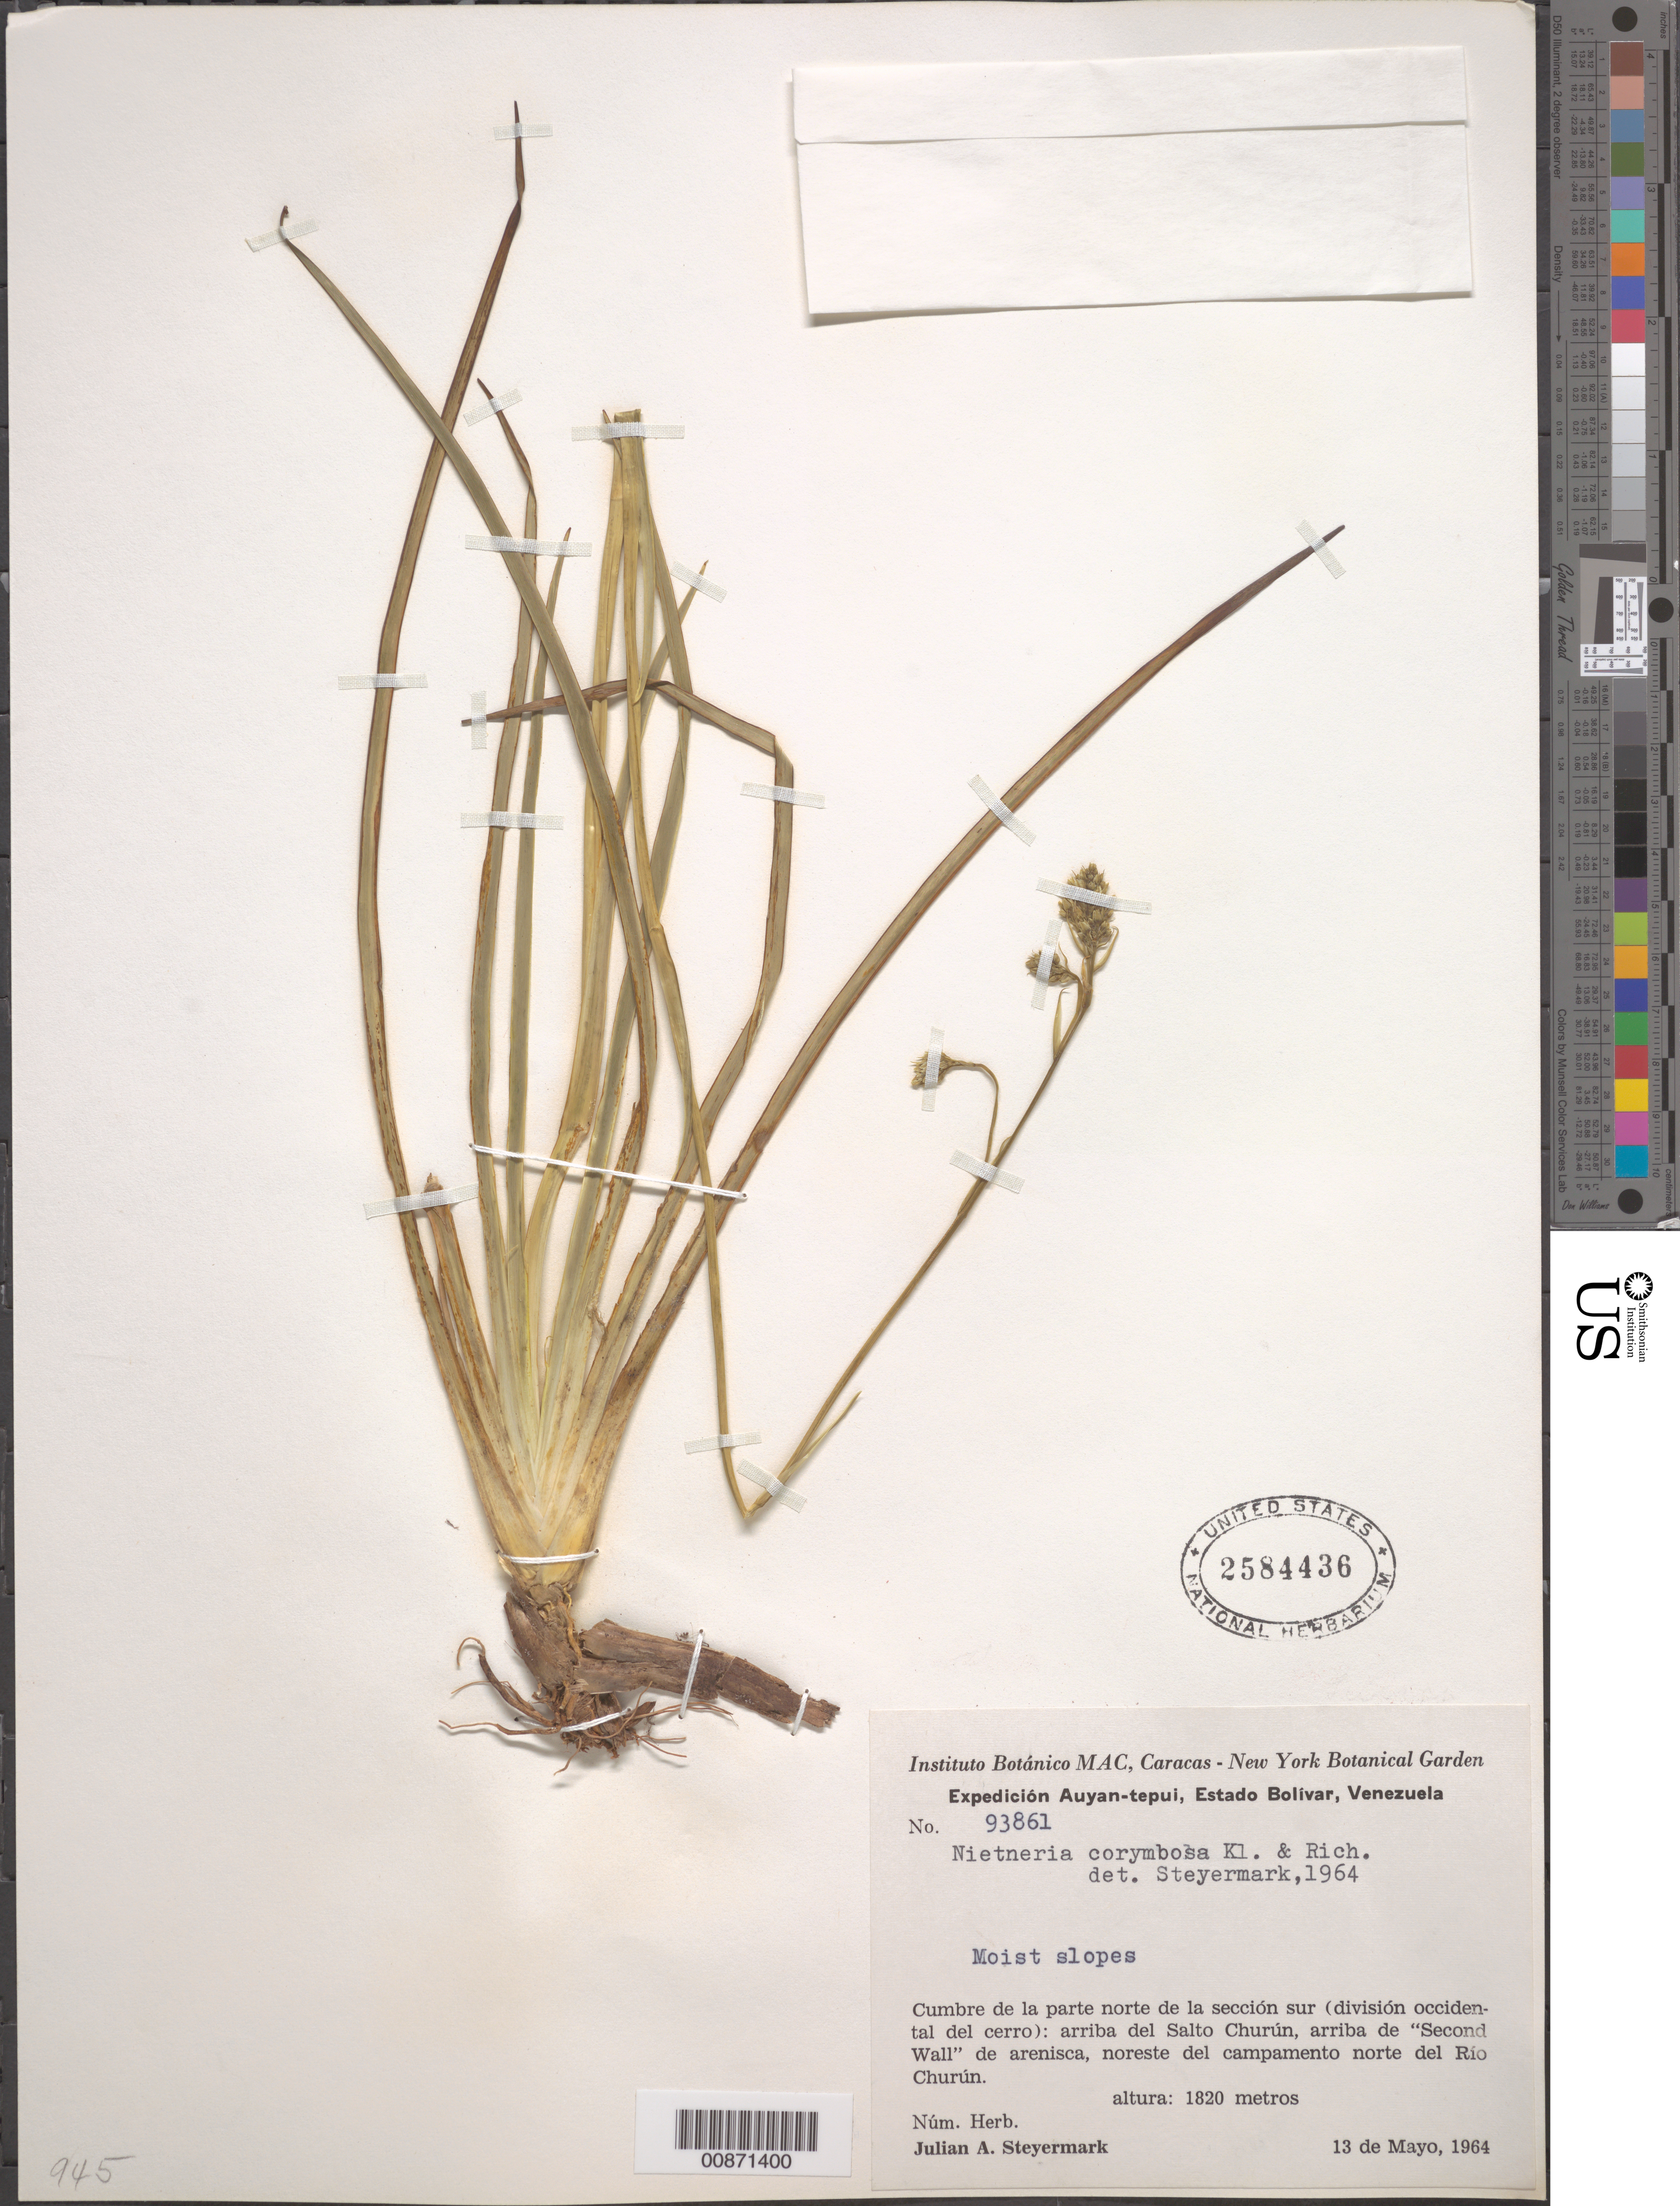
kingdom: Plantae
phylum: Tracheophyta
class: Liliopsida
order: Dioscoreales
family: Nartheciaceae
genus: Nietneria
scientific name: Nietneria corymbosa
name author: Klotzsch & M.R. Schomb. ex B.D. Jacks.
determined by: Steyermark, Julian A., (VEN)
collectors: J. Steyermark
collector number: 93861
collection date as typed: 13-May-64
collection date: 1964-05-13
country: Venezuela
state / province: Bolívar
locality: Auyan-tepuí, cumbre de la parte norte de la seccion sur (division occidental); Salto Churón, arriba de "Second Wall", NE del campamento N del Río Churún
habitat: Moist slopes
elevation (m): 1820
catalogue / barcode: US 2584436